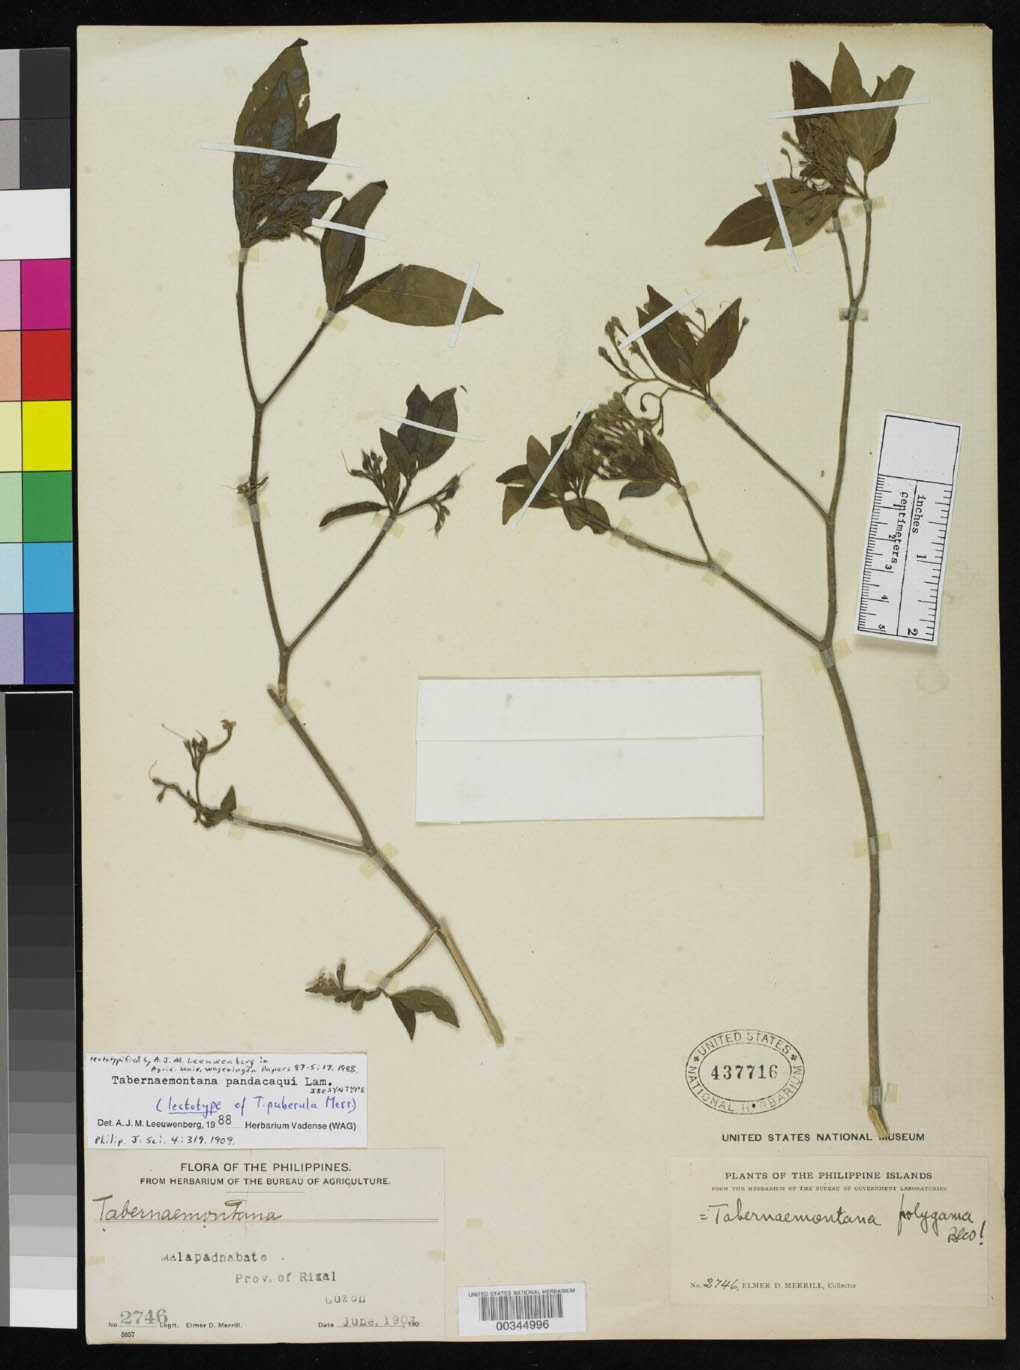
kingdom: Plantae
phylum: Tracheophyta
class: Magnoliopsida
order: Gentianales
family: Apocynaceae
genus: Tabernaemontana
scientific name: Tabernaemontana puberula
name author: Merr.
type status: Isolectotype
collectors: E. D. Merrill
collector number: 2746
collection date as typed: Jun 1903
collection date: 1903-06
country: Philippines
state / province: Calabarzon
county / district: Batangas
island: Luzon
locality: Malapadnabato.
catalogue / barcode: US 437716